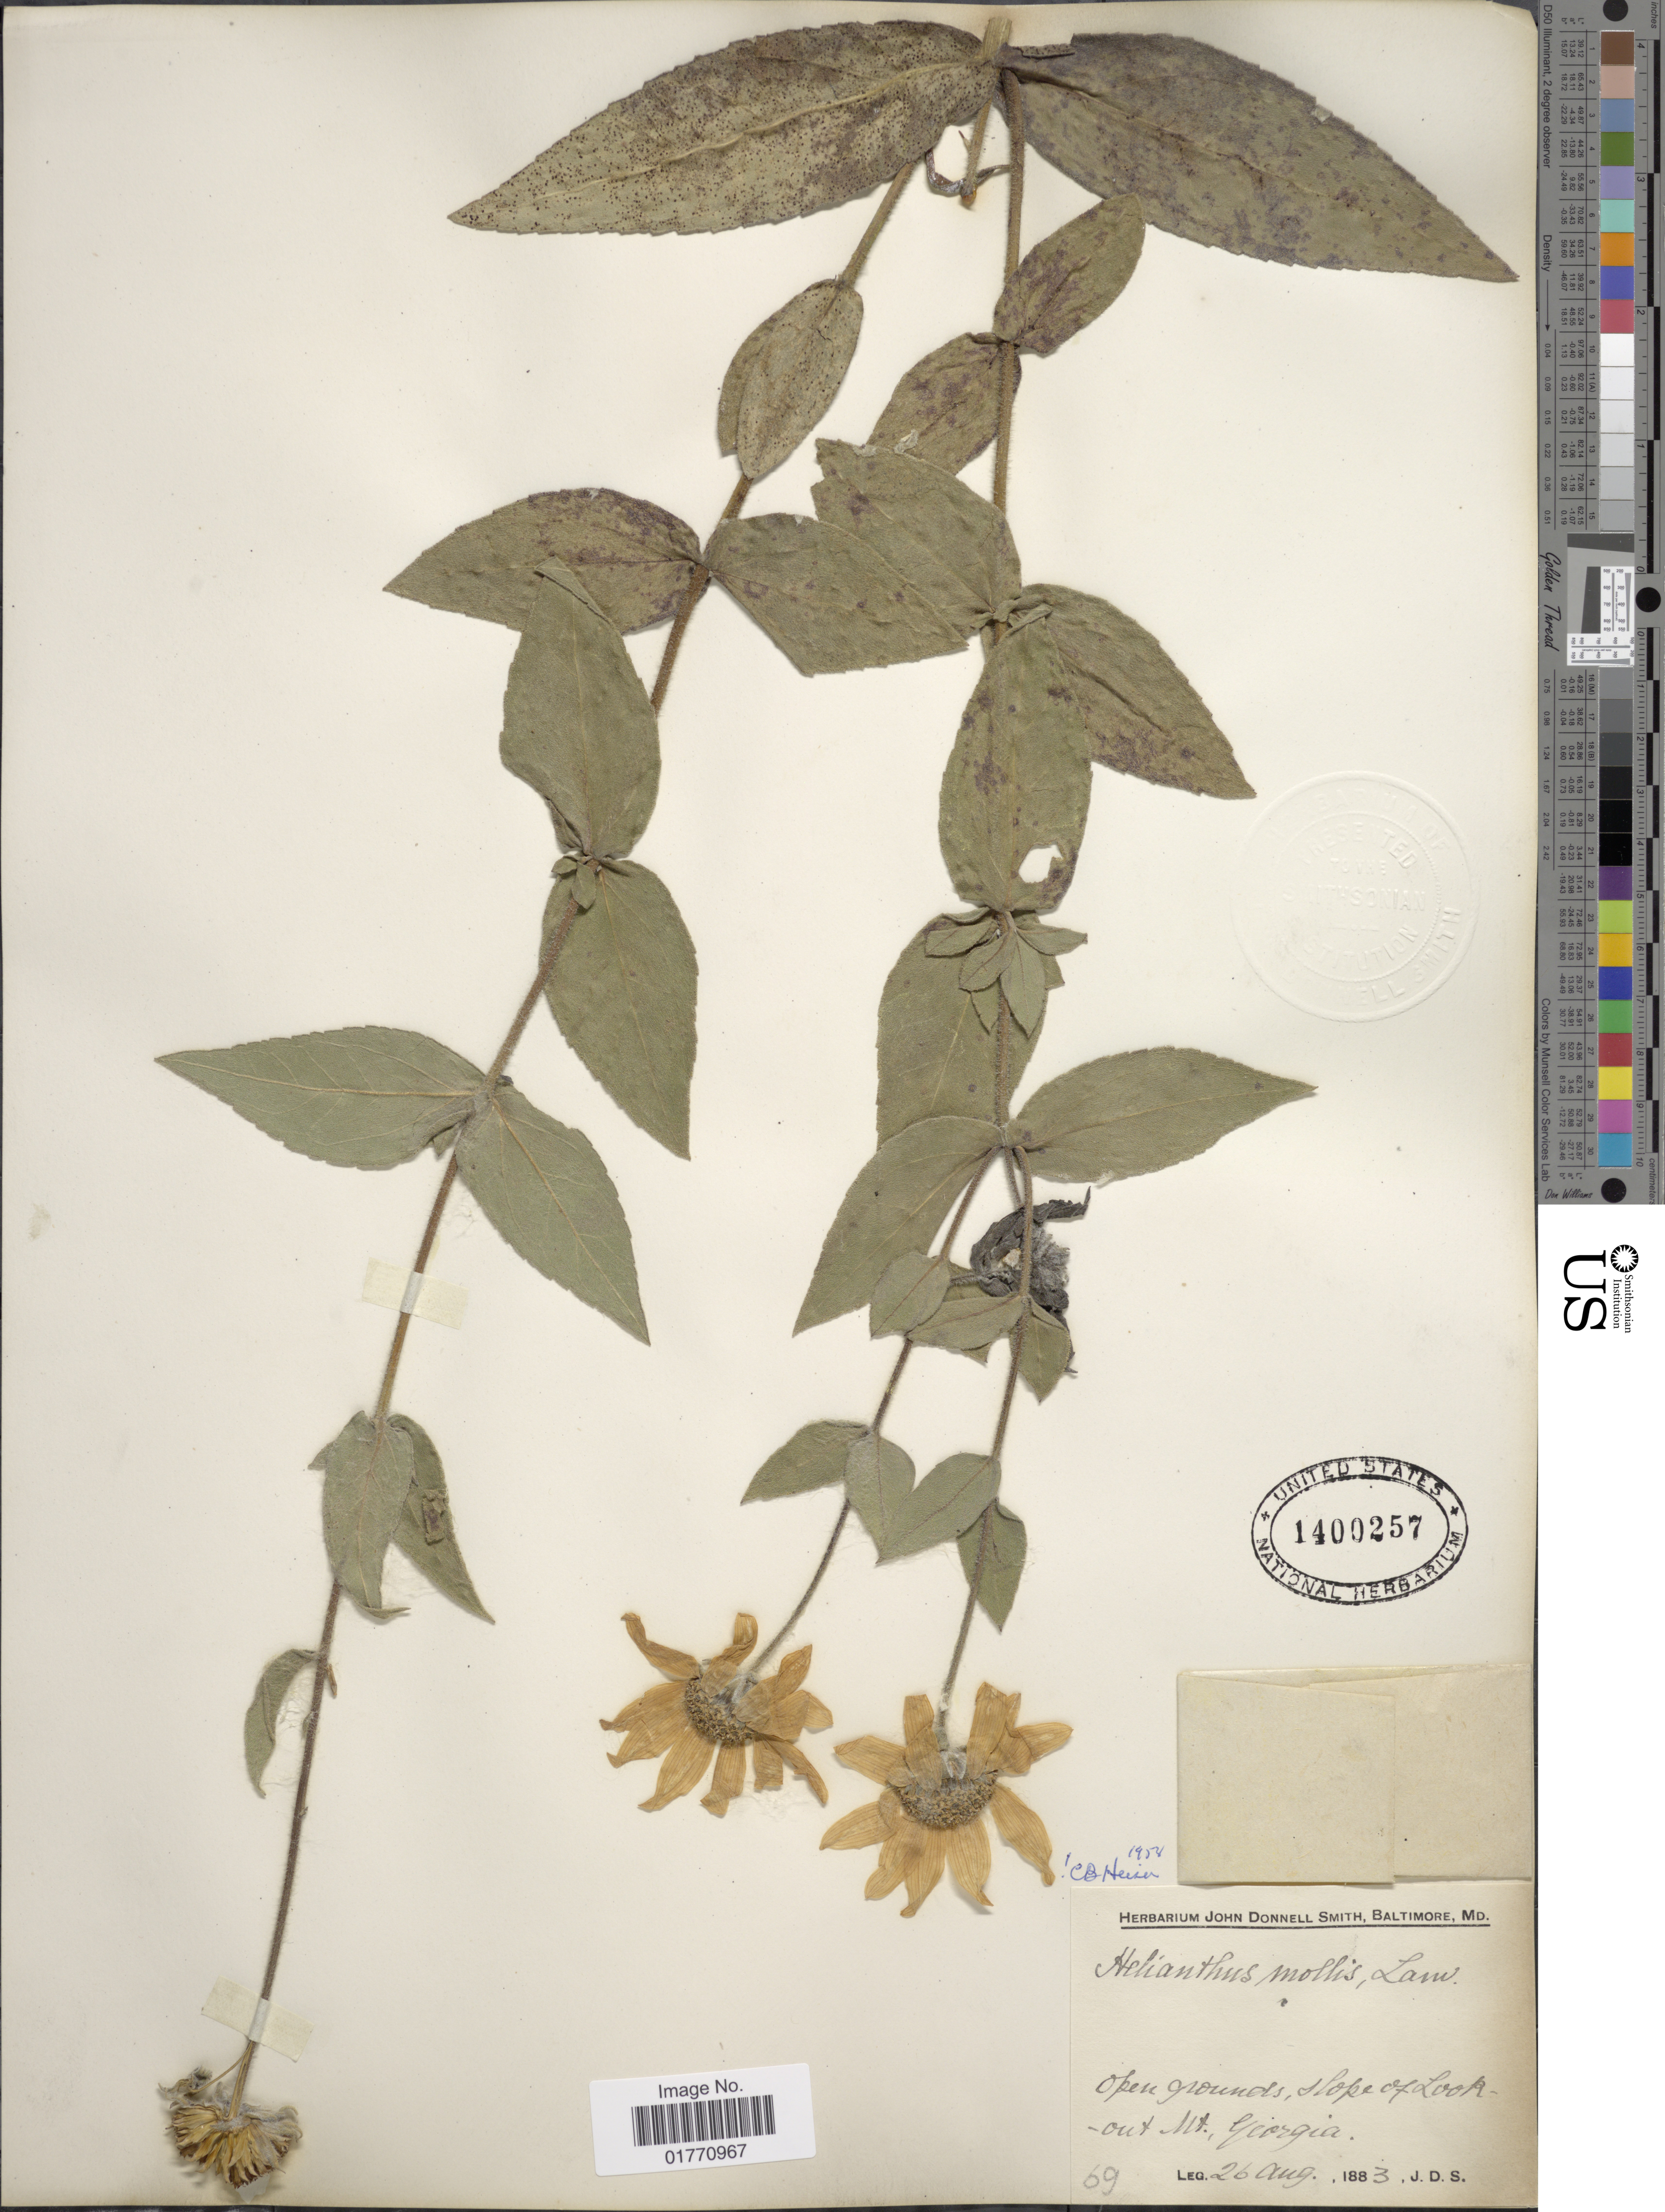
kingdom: Plantae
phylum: Tracheophyta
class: Magnoliopsida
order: Asterales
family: Asteraceae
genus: Helianthus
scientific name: Helianthus mollis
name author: Lam.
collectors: J. Donnell Smith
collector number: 69*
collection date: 1883-08-26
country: United States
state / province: Georgia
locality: Open grounds, slope of Lookout Mt.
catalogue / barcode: US 1400257